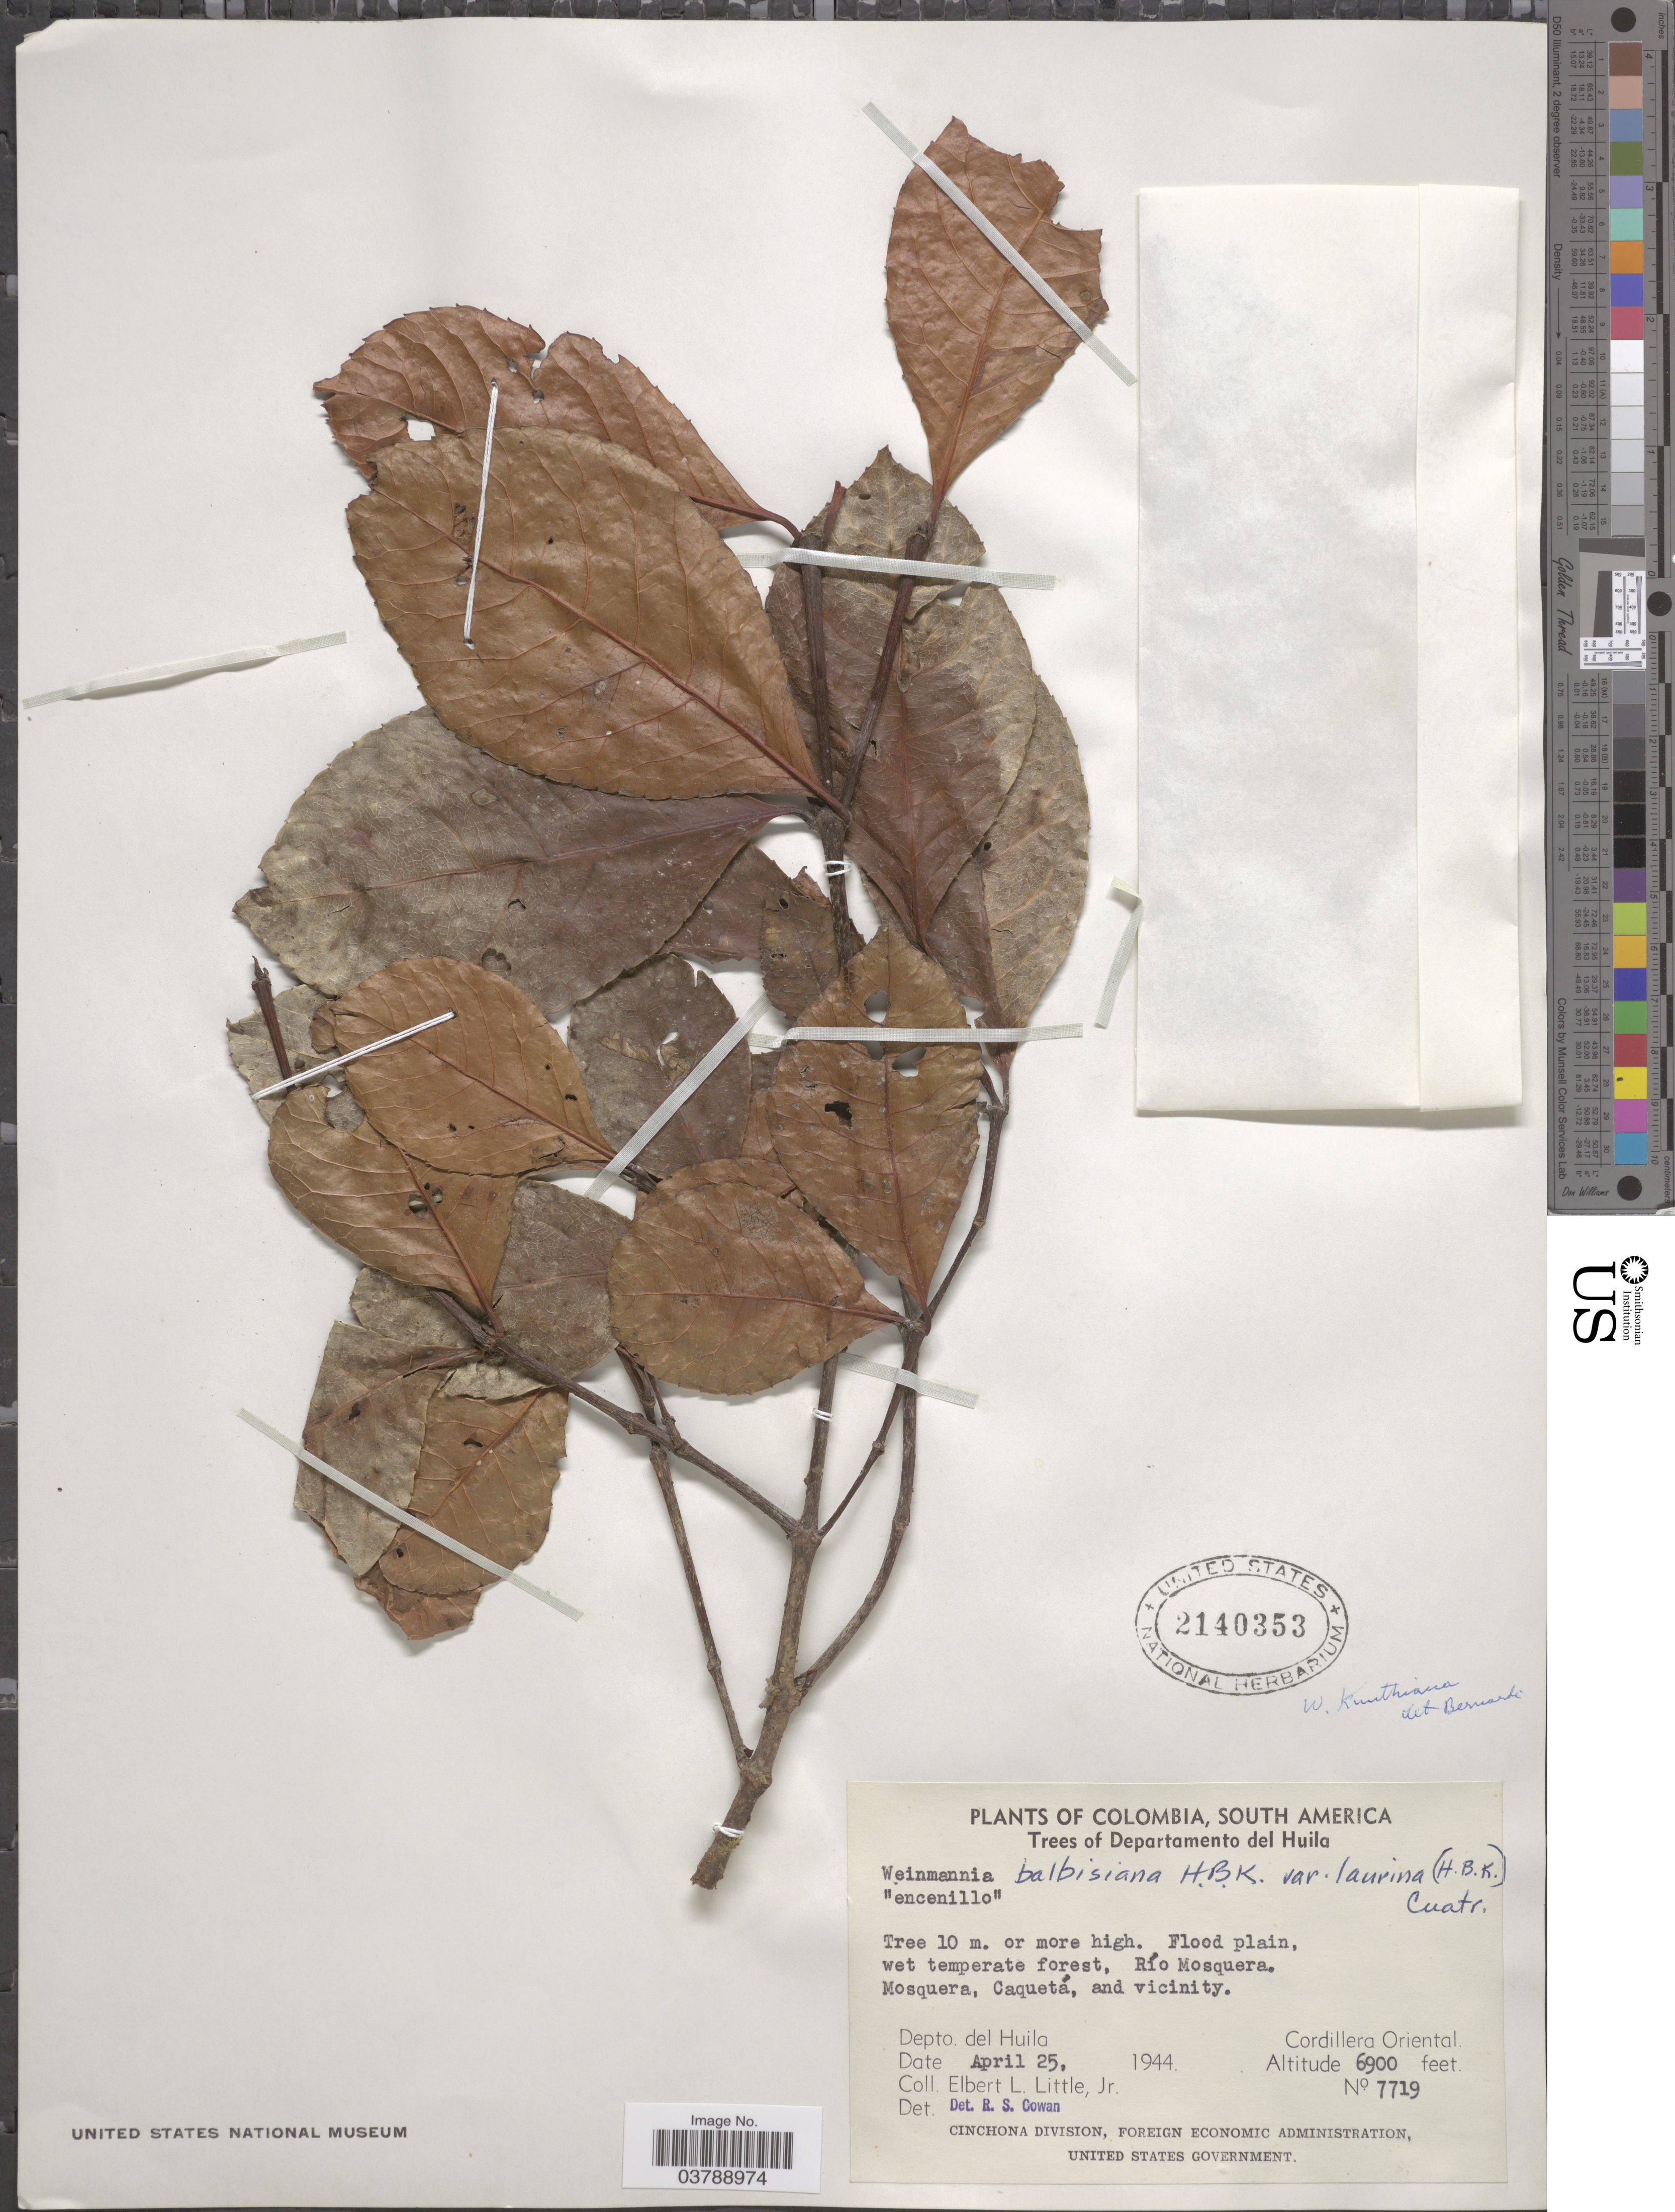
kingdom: Plantae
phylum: Tracheophyta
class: Magnoliopsida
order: Oxalidales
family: Cunoniaceae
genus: Weinmannia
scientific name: Weinmannia balbisiana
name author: Kunth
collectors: E. L. Little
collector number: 7719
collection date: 1944-04-25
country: Colombia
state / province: Huila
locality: Departamento del Huila. Río Mosquera. Mosquera, Caquetá, and vicinity. Depto. del Huila. Cordillera Oriental.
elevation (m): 2103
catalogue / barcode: US 2140353